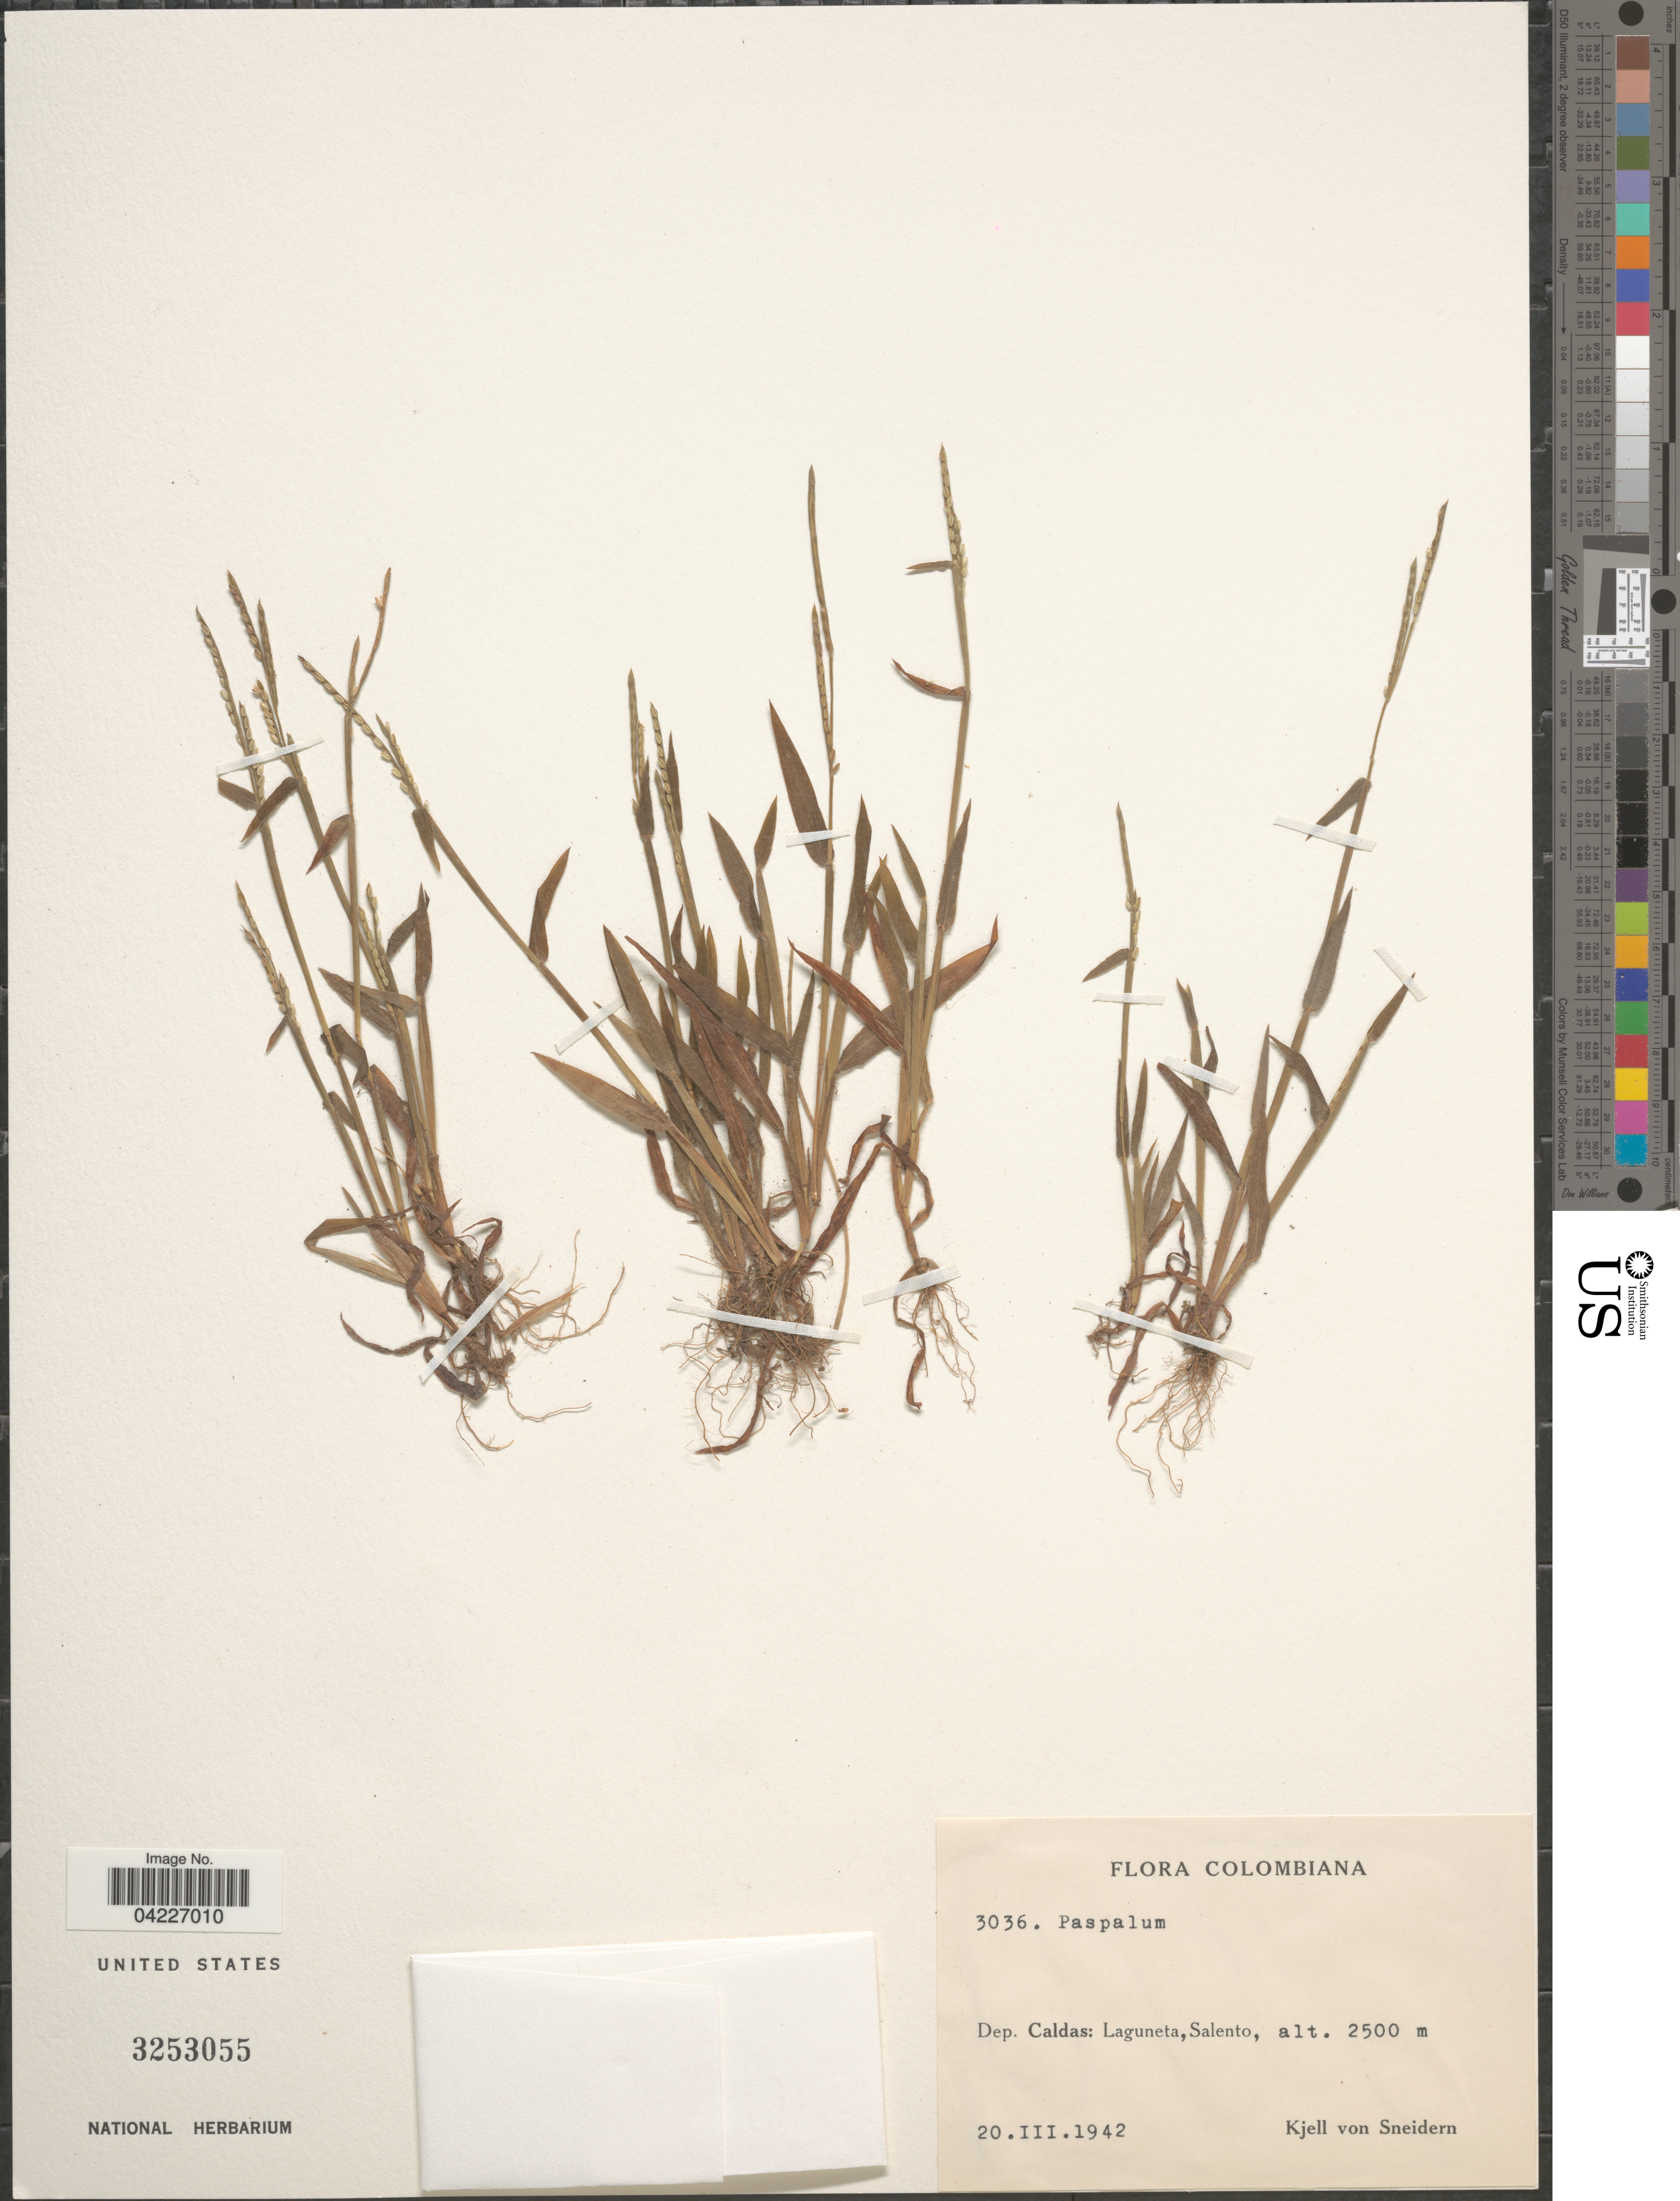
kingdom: Plantae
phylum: Tracheophyta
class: Liliopsida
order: Poales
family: Poaceae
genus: Paspalum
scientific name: Paspalum sp.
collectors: K. von Sneidern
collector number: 3036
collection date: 1942-03-20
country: Colombia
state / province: Caldas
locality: Dep. Caldas: Laguneta, Salento.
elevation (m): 2500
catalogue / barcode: US 3253055